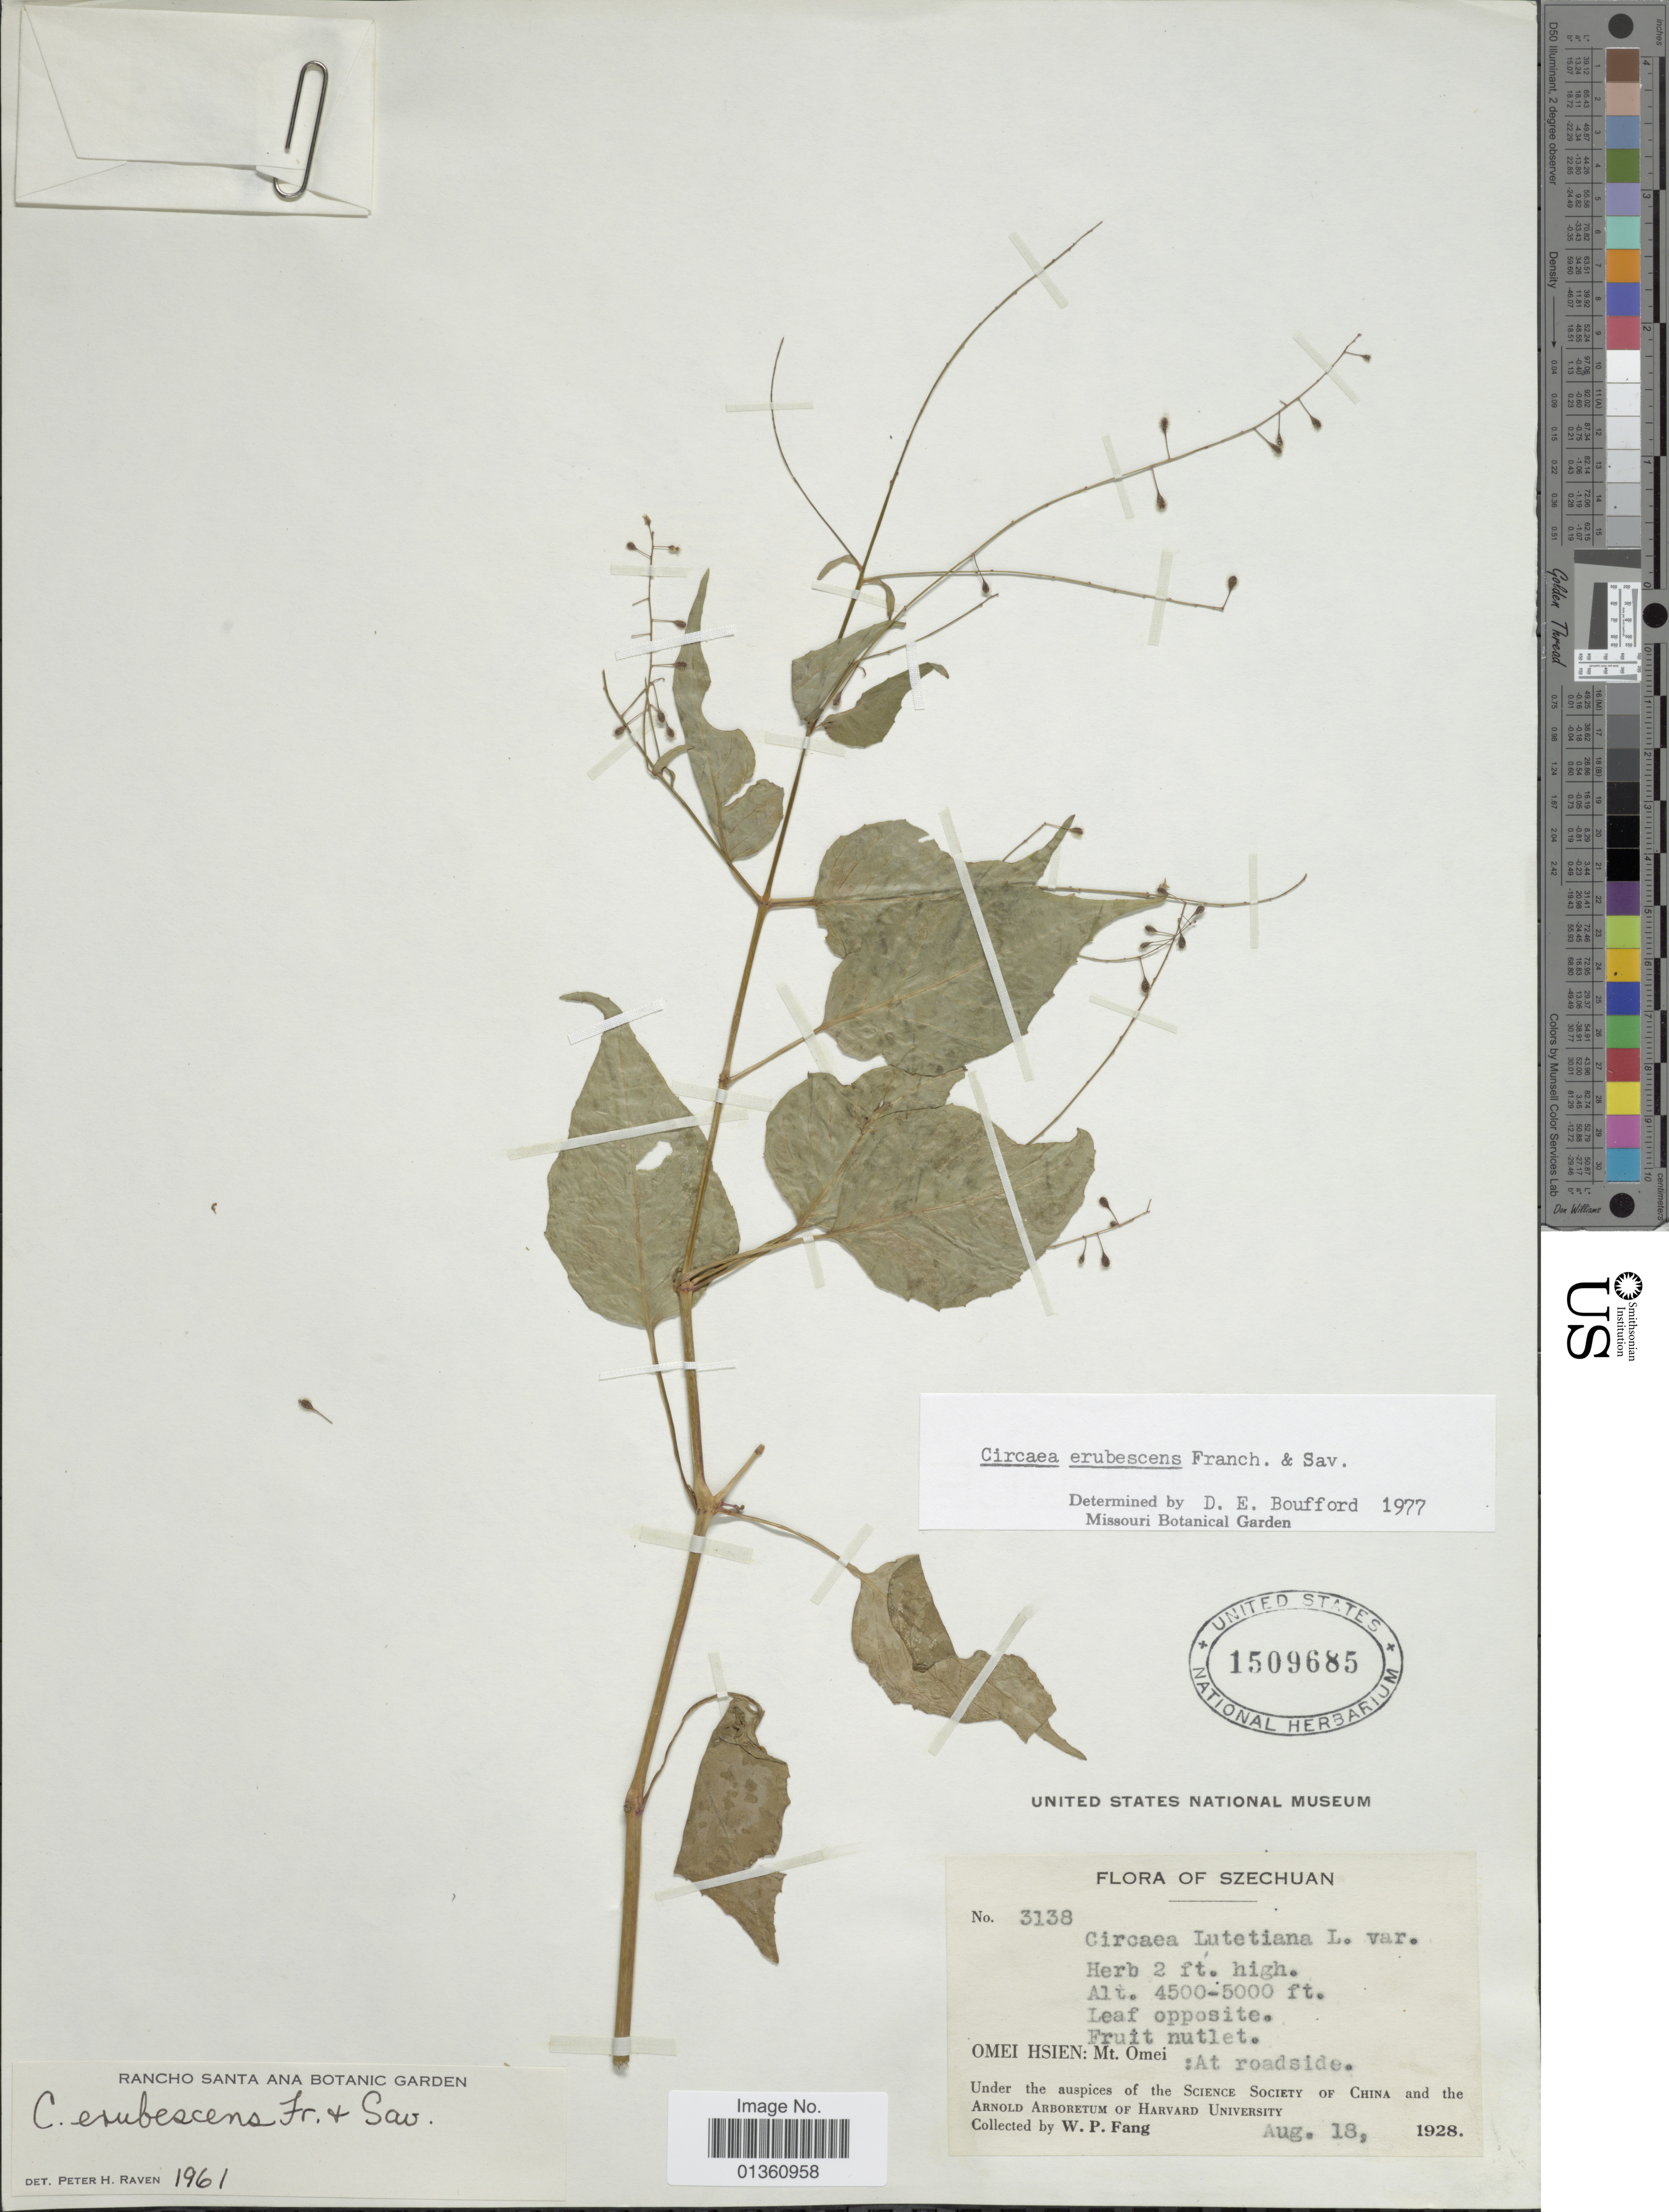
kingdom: Plantae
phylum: Tracheophyta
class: Magnoliopsida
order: Myrtales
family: Onagraceae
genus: Circaea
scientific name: Circaea erubescens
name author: Franch. & Sav.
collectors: W. P. Fang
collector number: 3138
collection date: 1928-08-18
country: China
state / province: Sichuan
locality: Omei Hsien: Mt. Omei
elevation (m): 1372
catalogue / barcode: US 1509685